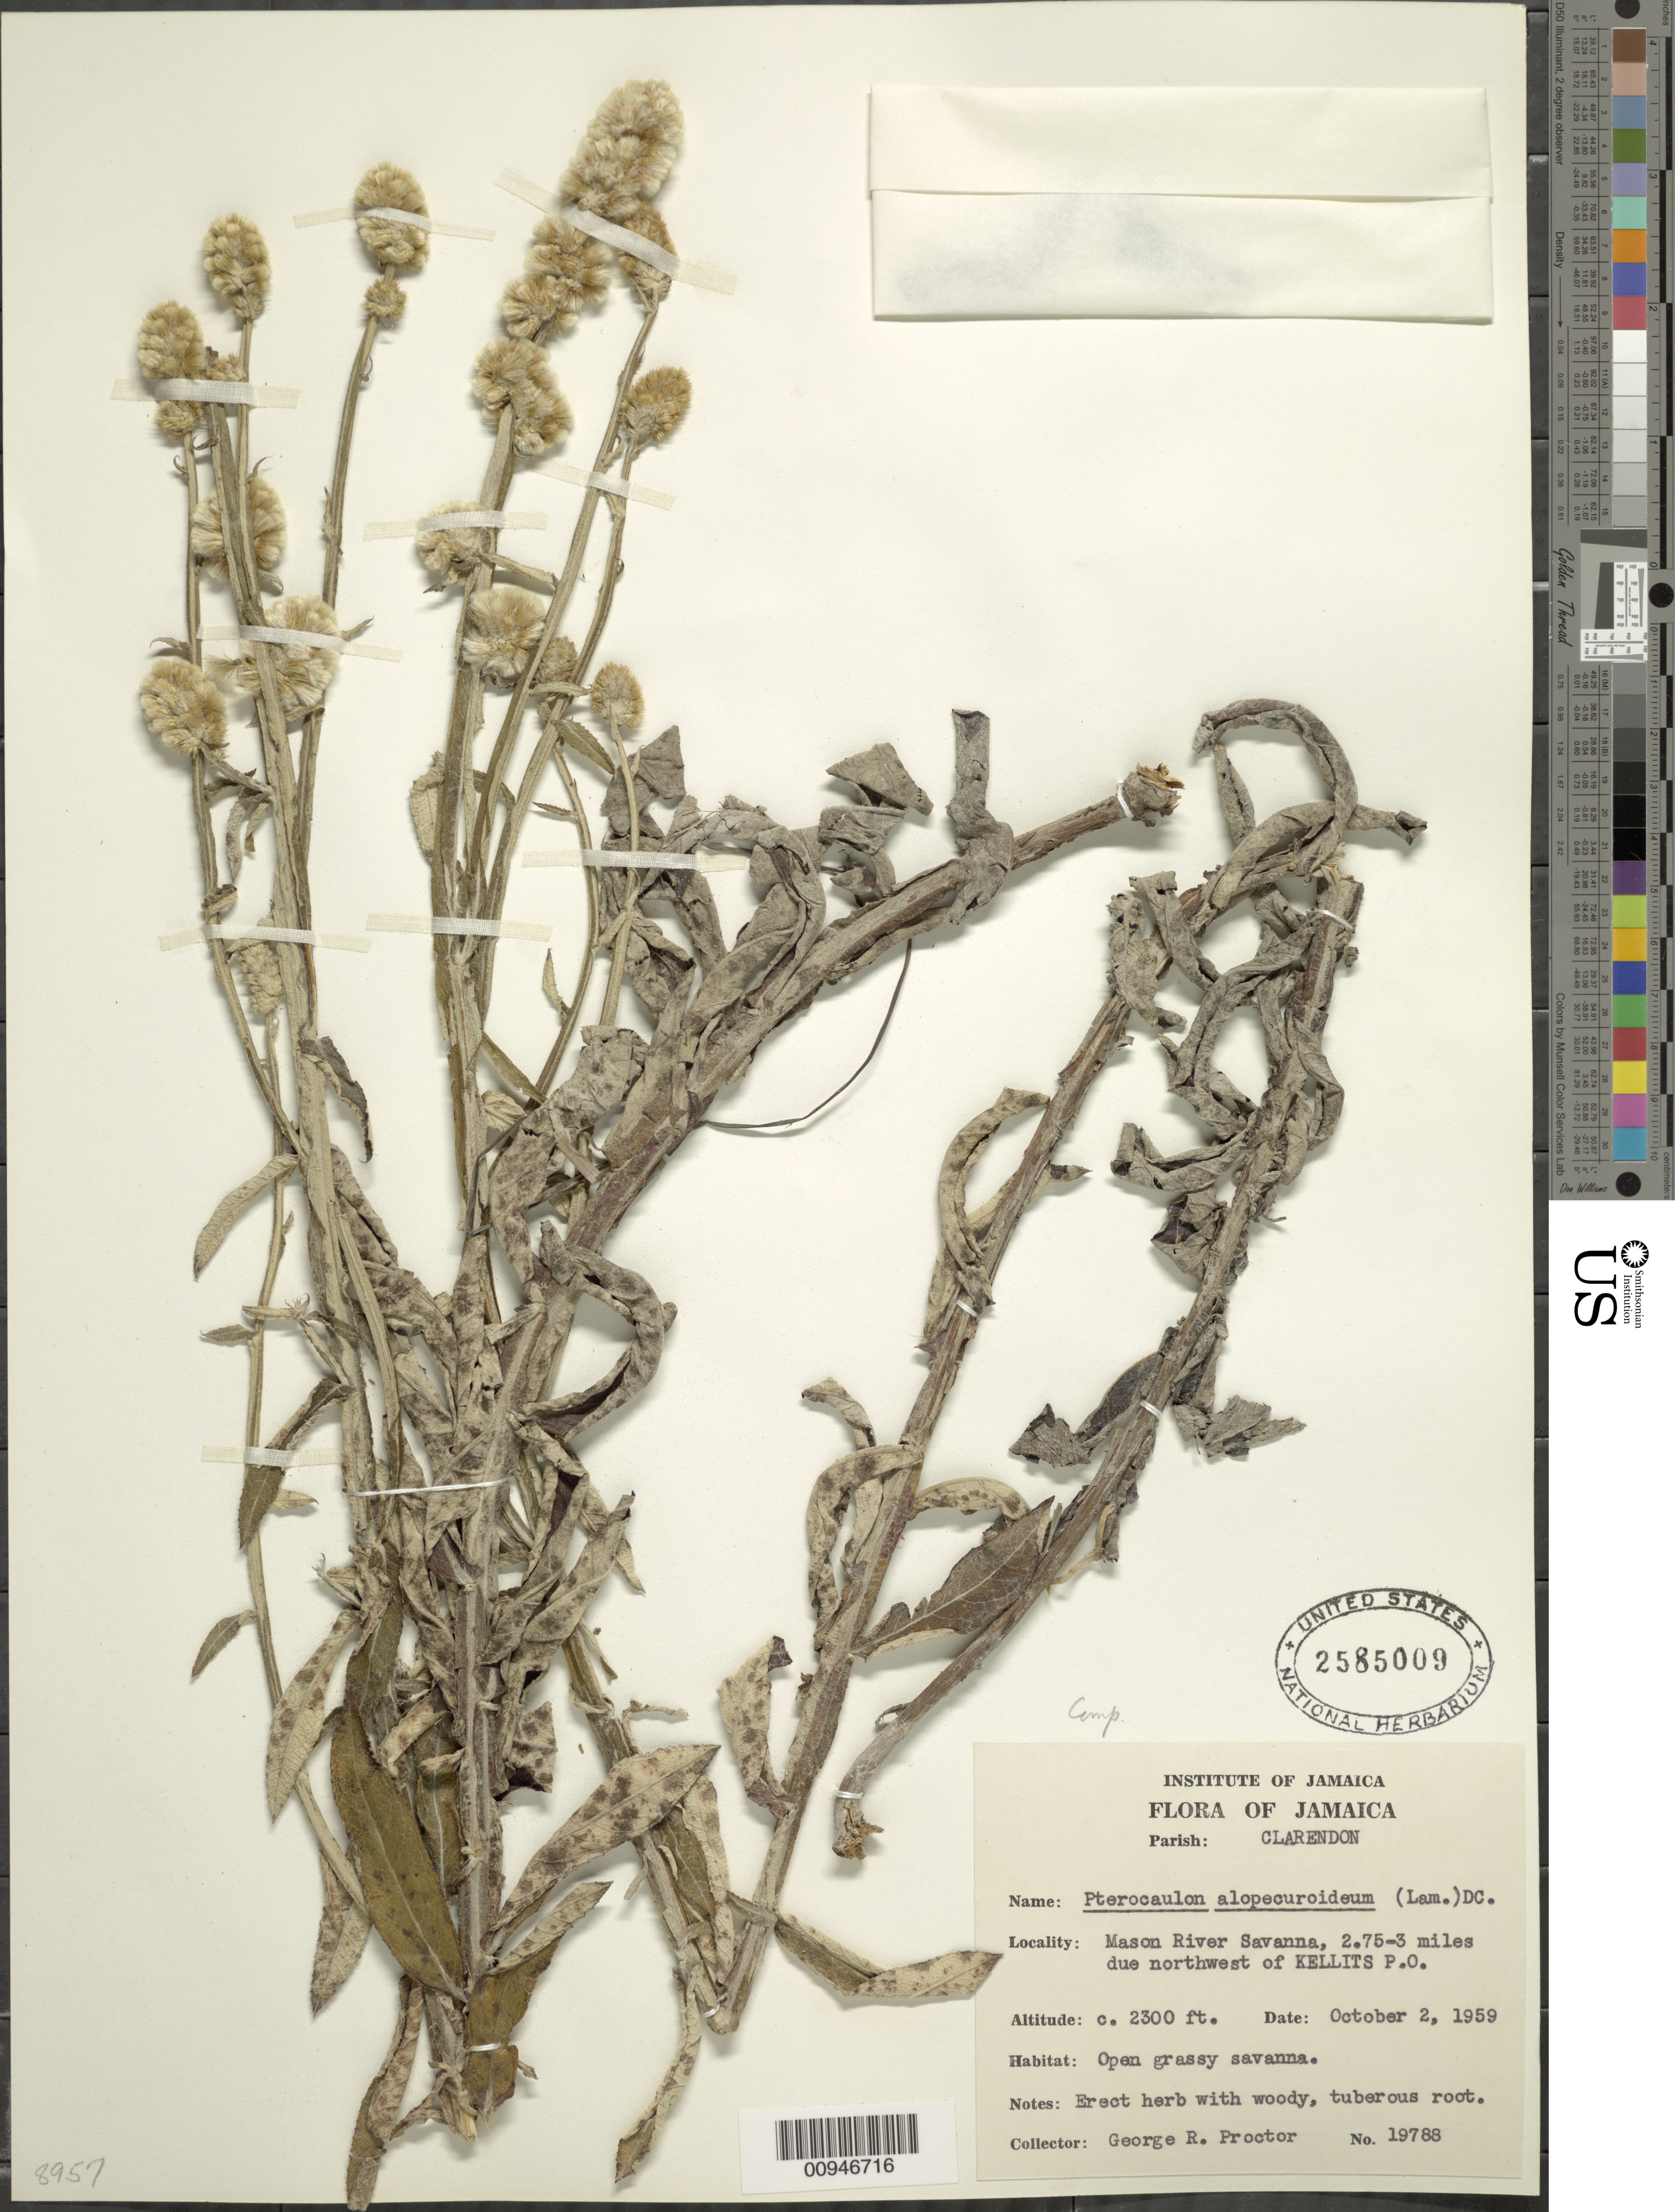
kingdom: Plantae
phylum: Tracheophyta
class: Magnoliopsida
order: Asterales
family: Asteraceae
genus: Pterocaulon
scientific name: Pterocaulon alopecuroides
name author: (Lam.) DC.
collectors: G. R. Proctor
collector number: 19788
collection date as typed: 02 Oct 1959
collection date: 1959-10-02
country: Jamaica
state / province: Clarendon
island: Jamaica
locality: Mason River Savanna, 2.75 - 3 miles due NW of Kellits P.O.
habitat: Open grassy savanna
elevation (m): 701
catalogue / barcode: US 2585009